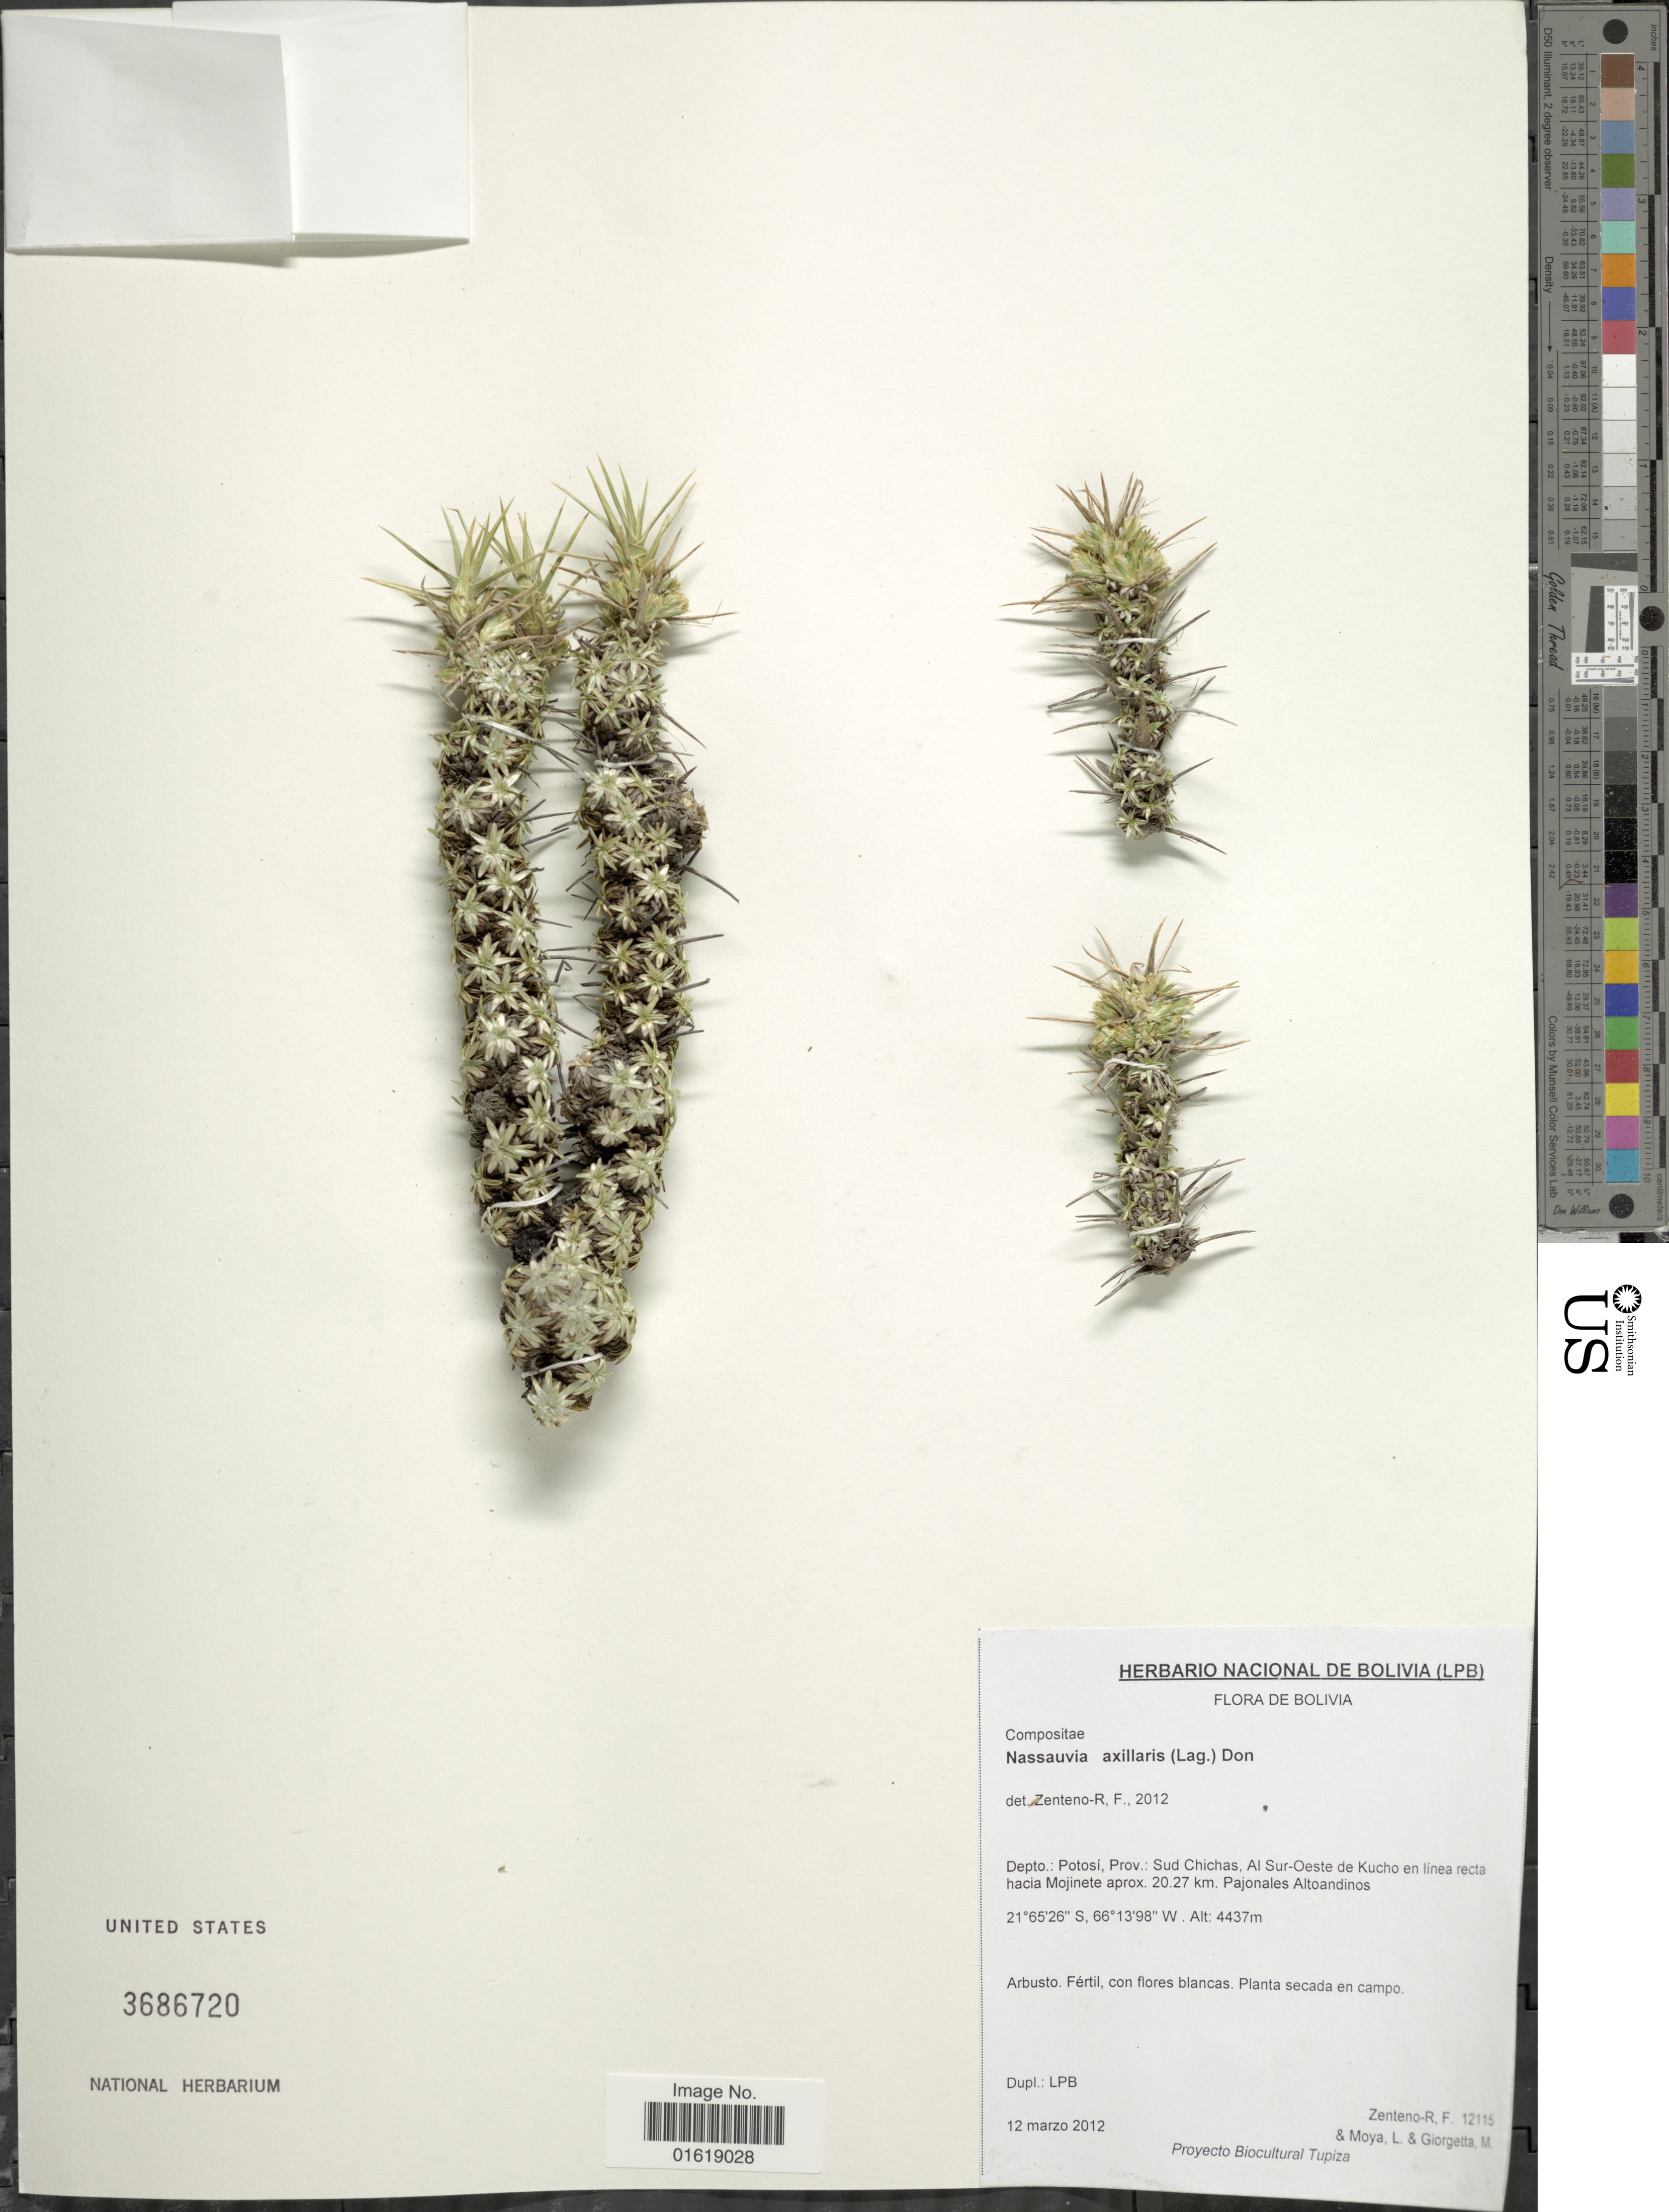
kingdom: Plantae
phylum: Tracheophyta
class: Magnoliopsida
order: Asterales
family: Asteraceae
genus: Nassauvia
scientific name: Nassauvia axillaris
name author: D. Don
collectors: F. Zenteno, L. Moya & M. Giorgetta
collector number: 12115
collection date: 2012-03-12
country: Bolivia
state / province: Potosi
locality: Depto.: Potosí, Prov.: Sud Chichas, Al Sur-Oeste de Kucho en linea recta hacia Mojinete aprox. 20.27 km. Pajonales Altoandinos.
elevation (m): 4437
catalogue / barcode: US 3686720